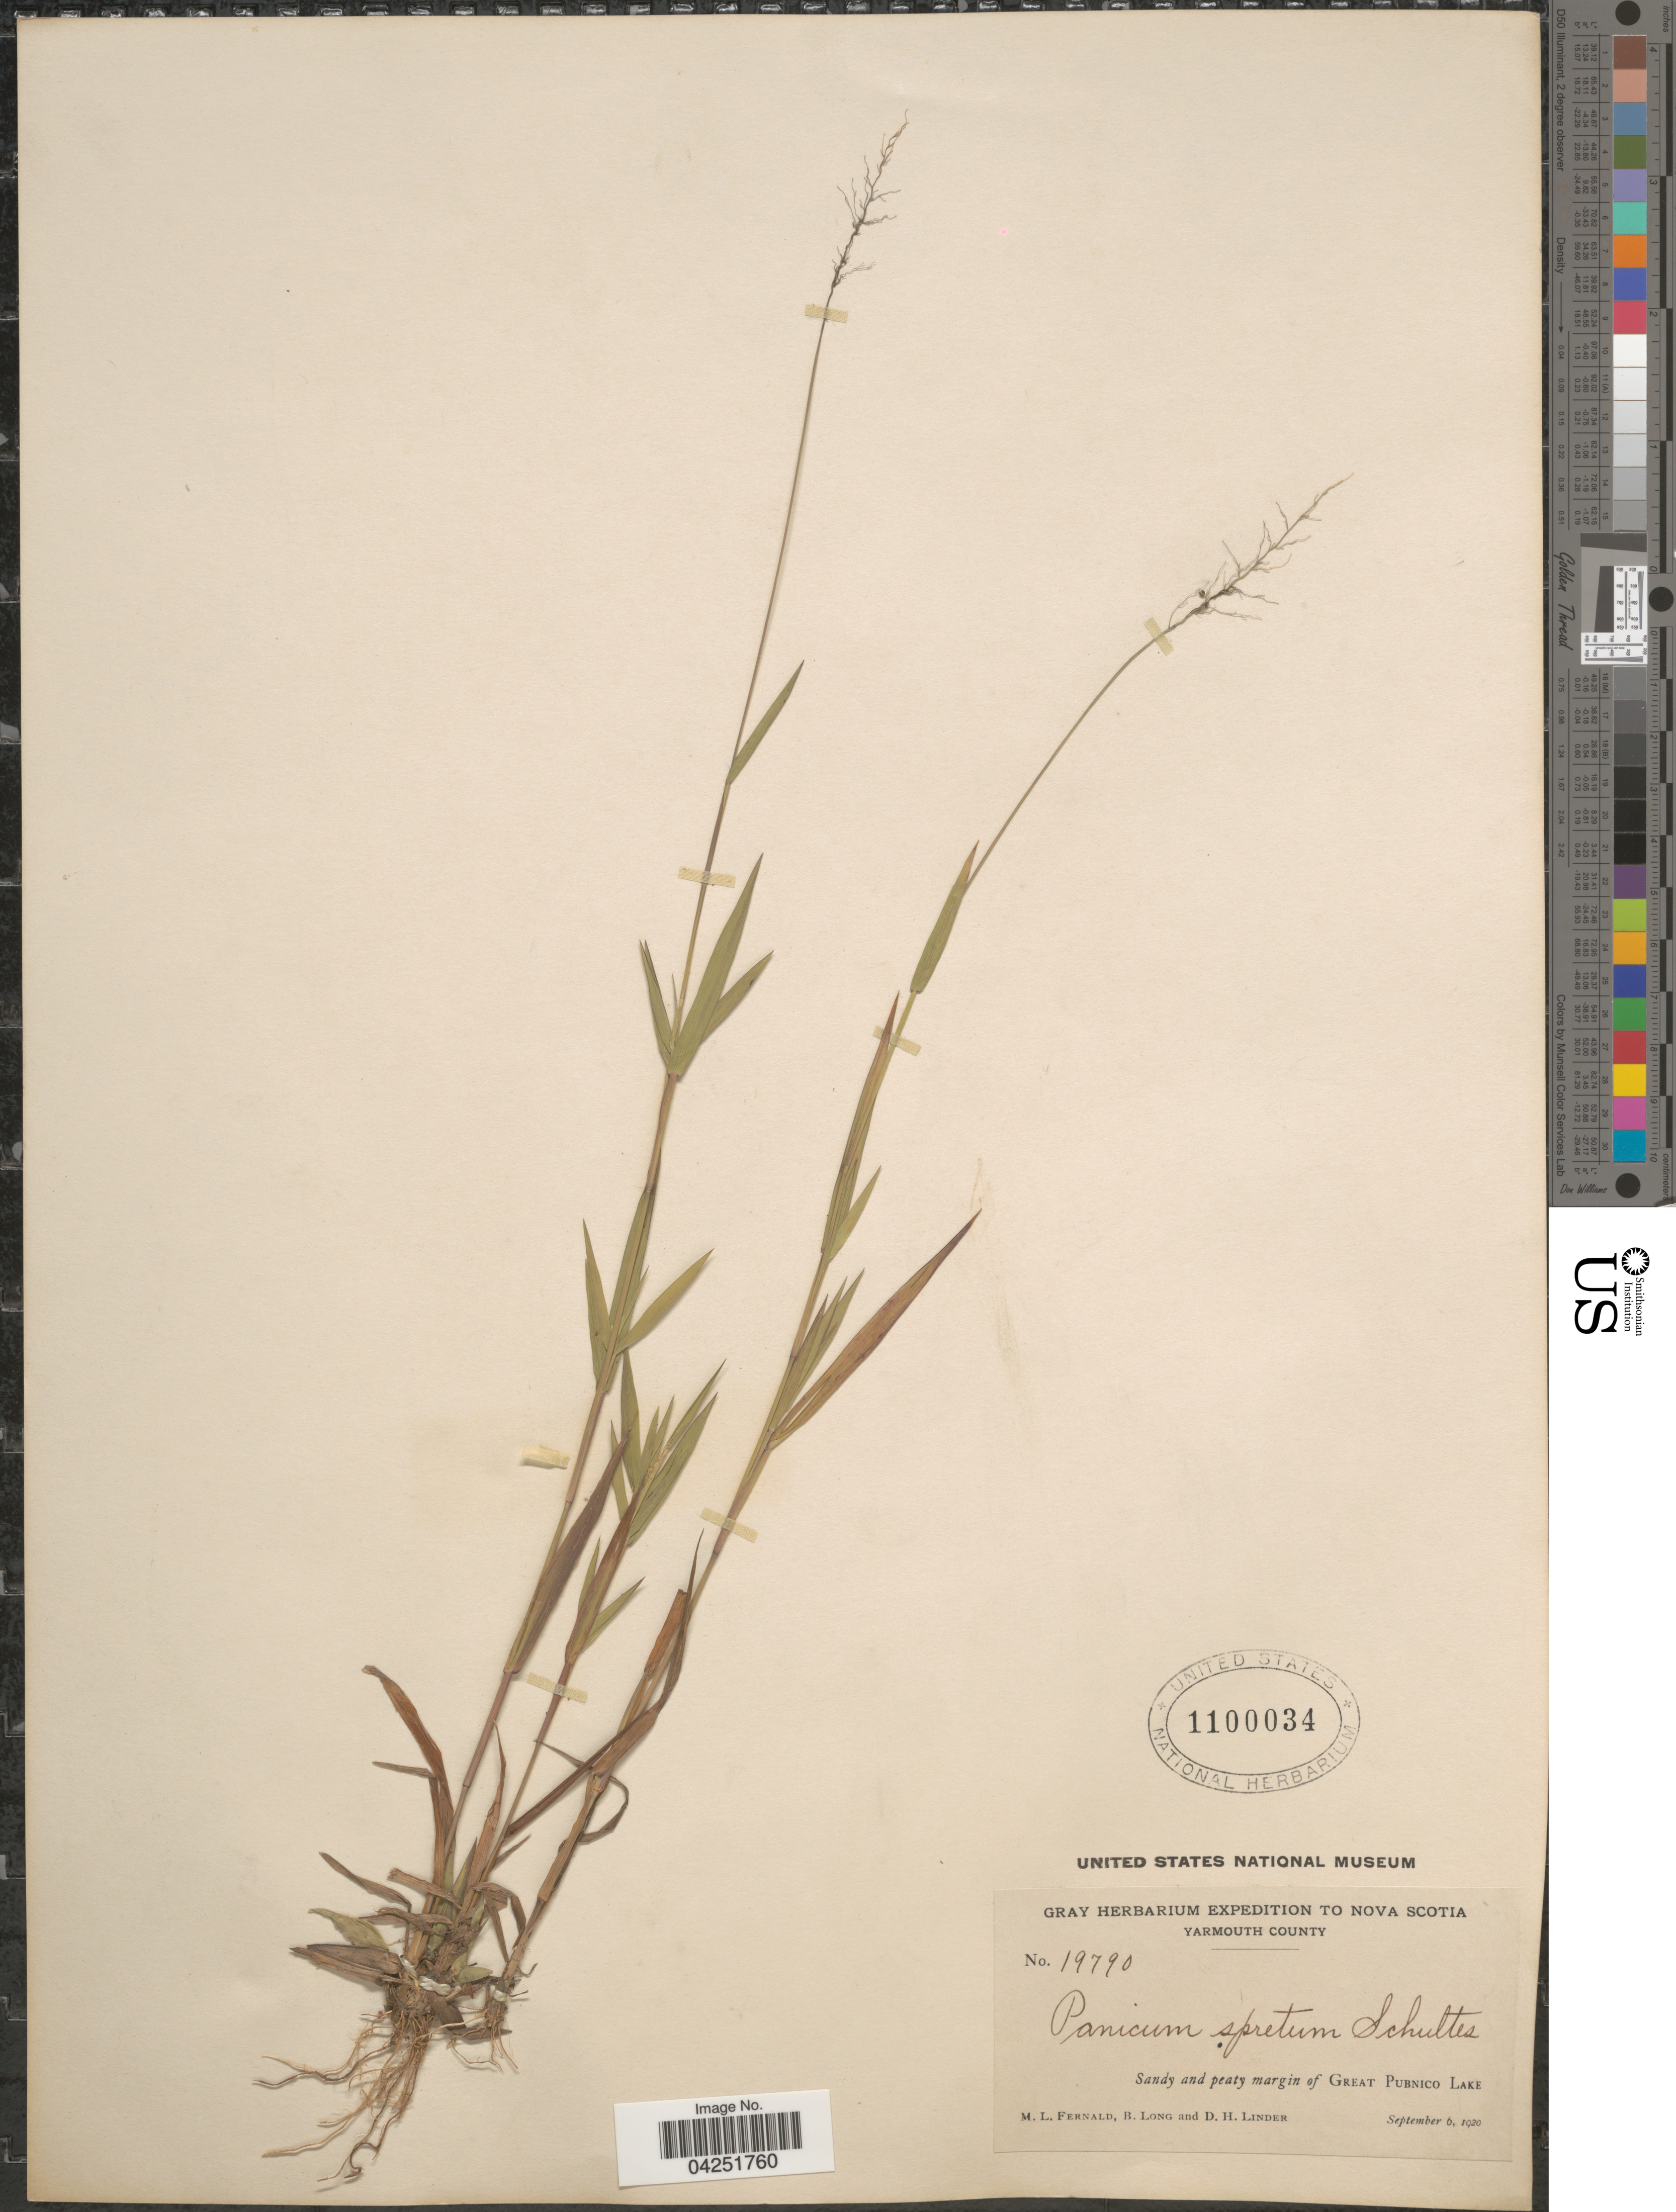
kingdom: Plantae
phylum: Tracheophyta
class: Liliopsida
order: Poales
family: Poaceae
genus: Dichanthelium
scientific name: Dichanthelium acuminatum var. densiflorum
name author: (Rand & Redfield) Gould & C.A. Clark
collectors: M. L. Fernald, B. Long & D. Linder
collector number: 19790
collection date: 1920-09-06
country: Canada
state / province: Nova Scotia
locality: Gray Herbarium Expedition to Nova Scotia. Yarmouth County. Sandy and peaty margin of Great Pubnico Lake.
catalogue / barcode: US 1100034